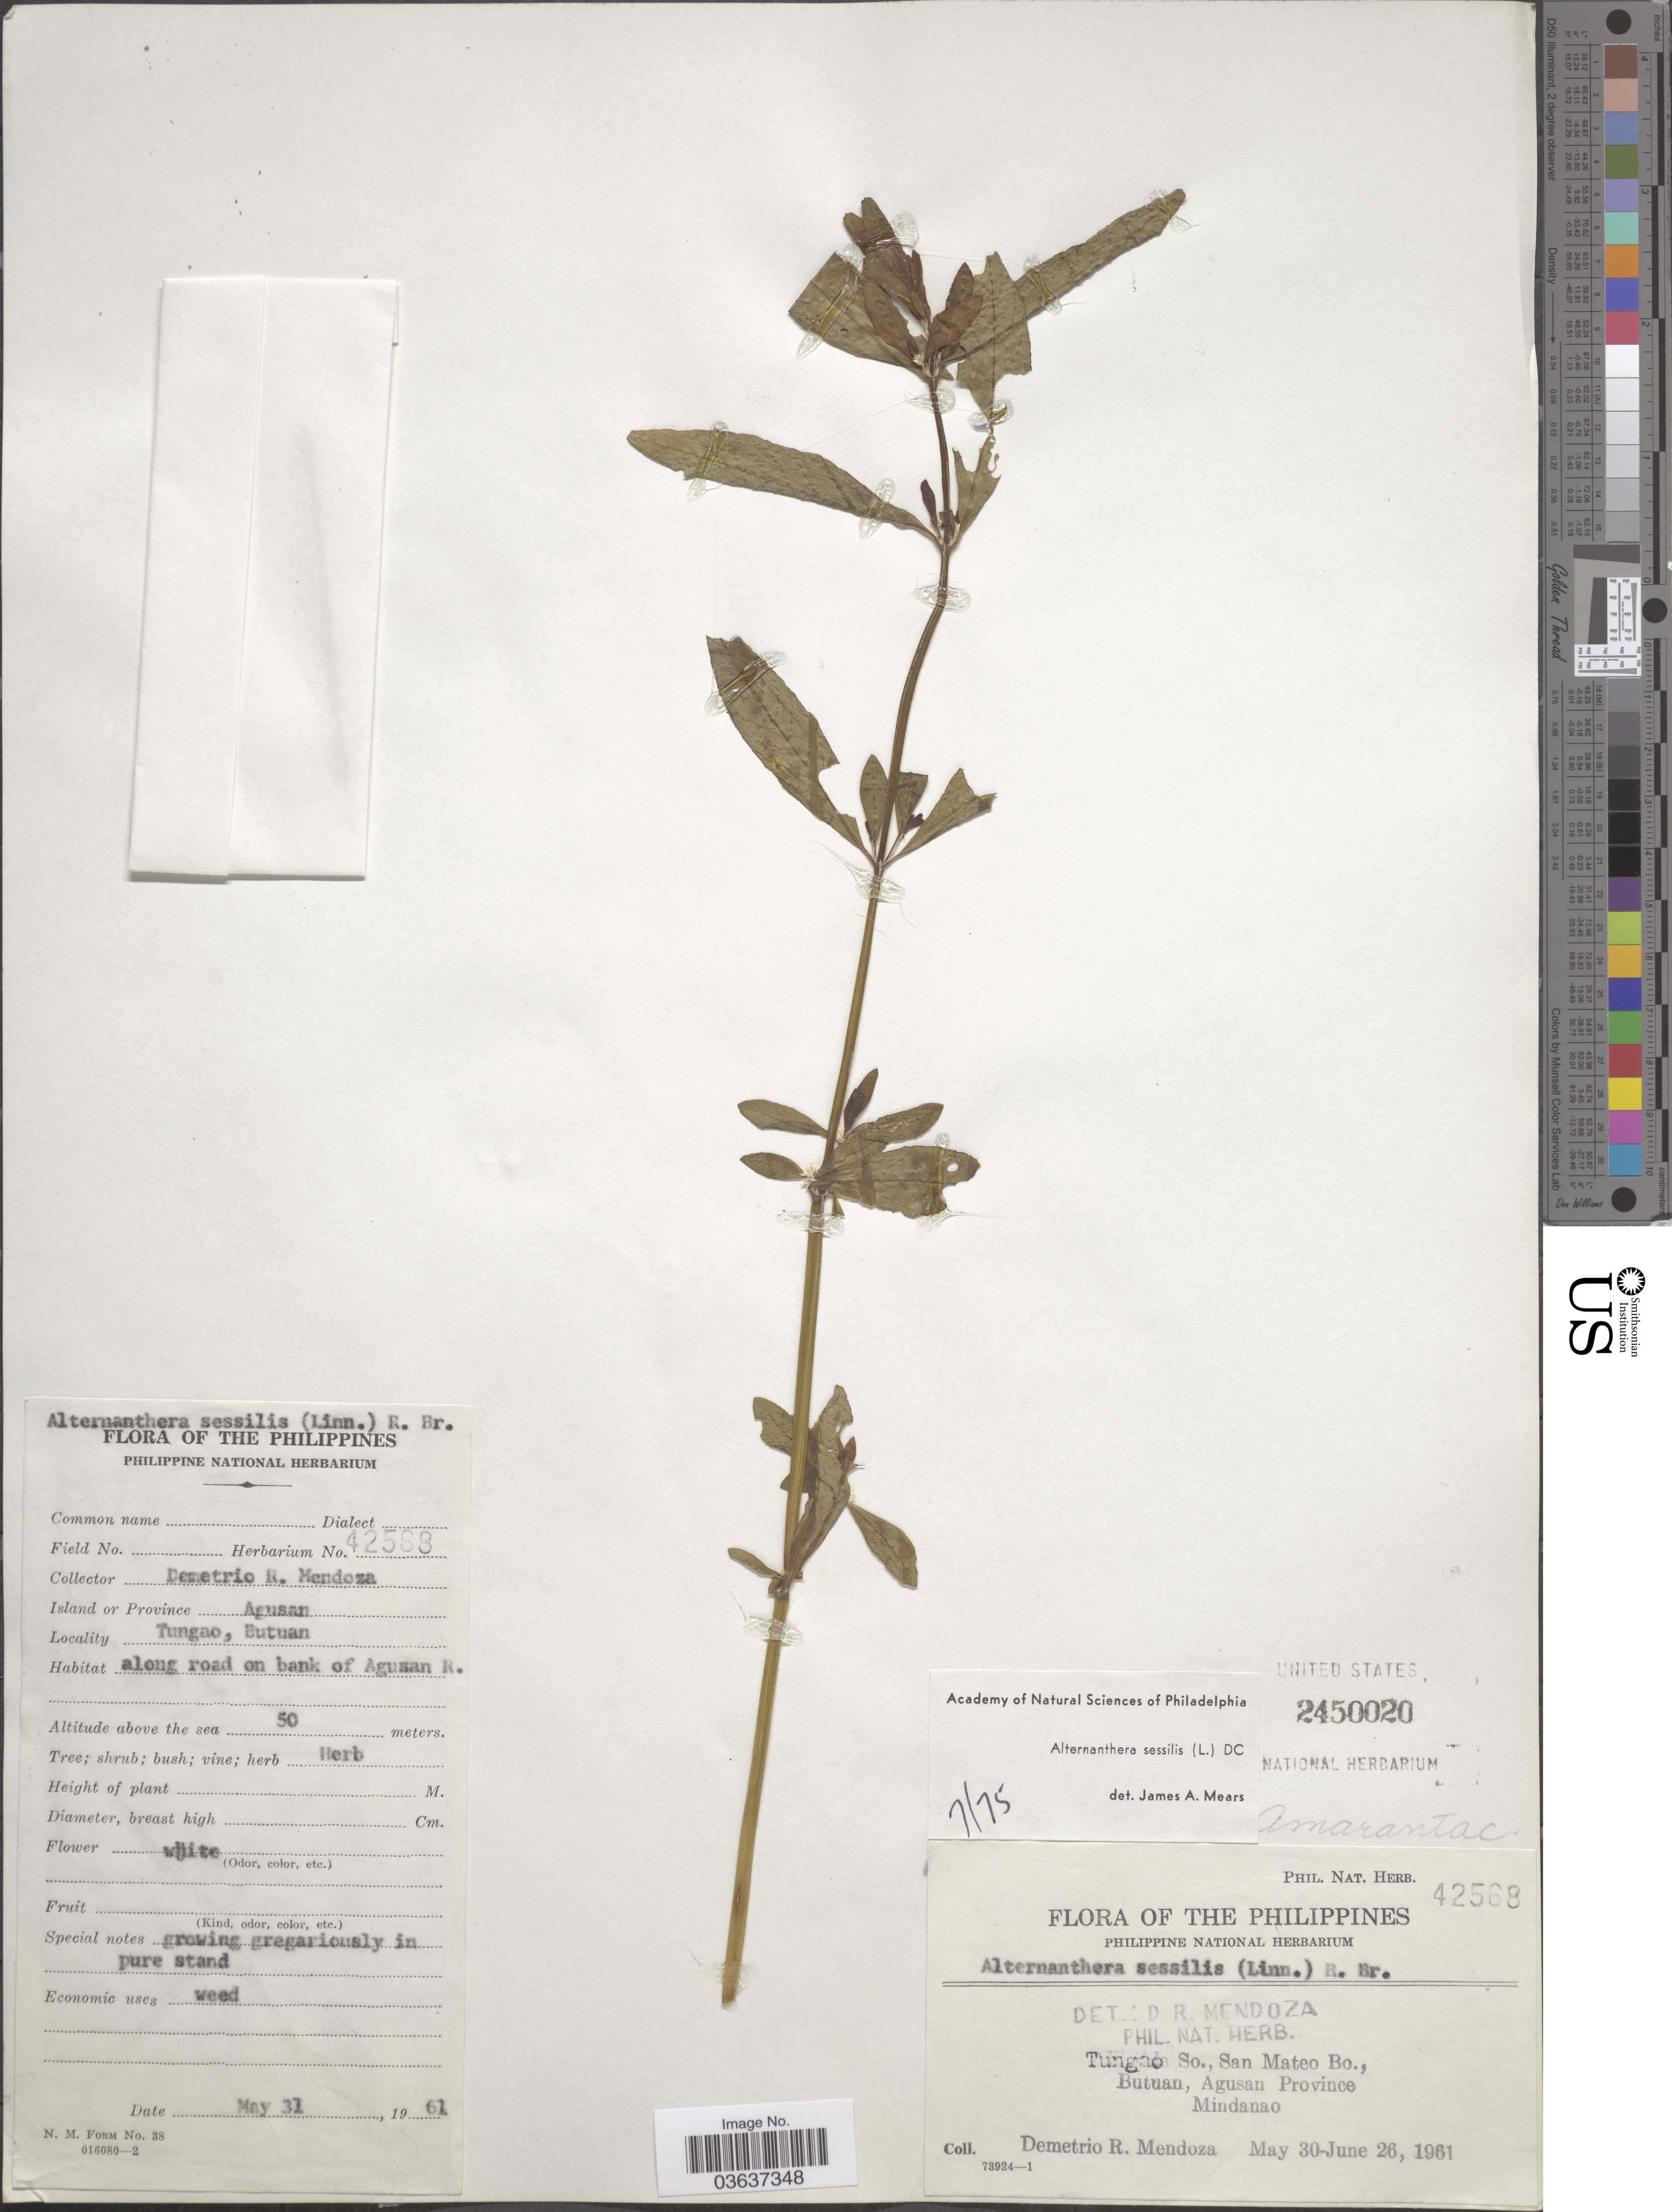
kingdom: Plantae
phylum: Tracheophyta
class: Magnoliopsida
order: Caryophyllales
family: Amaranthaceae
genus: Alternanthera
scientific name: Alternanthera sessilis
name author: (L.) DC.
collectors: D. Mendoza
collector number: Phil. Nat. Herb. 42568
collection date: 1961-05-31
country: Philippines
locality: Tungao So., San Mateo Bo., Butuan, Agusan Province. Mindanao. Along road on bank of Agusan R.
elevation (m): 50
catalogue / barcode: US 2450020